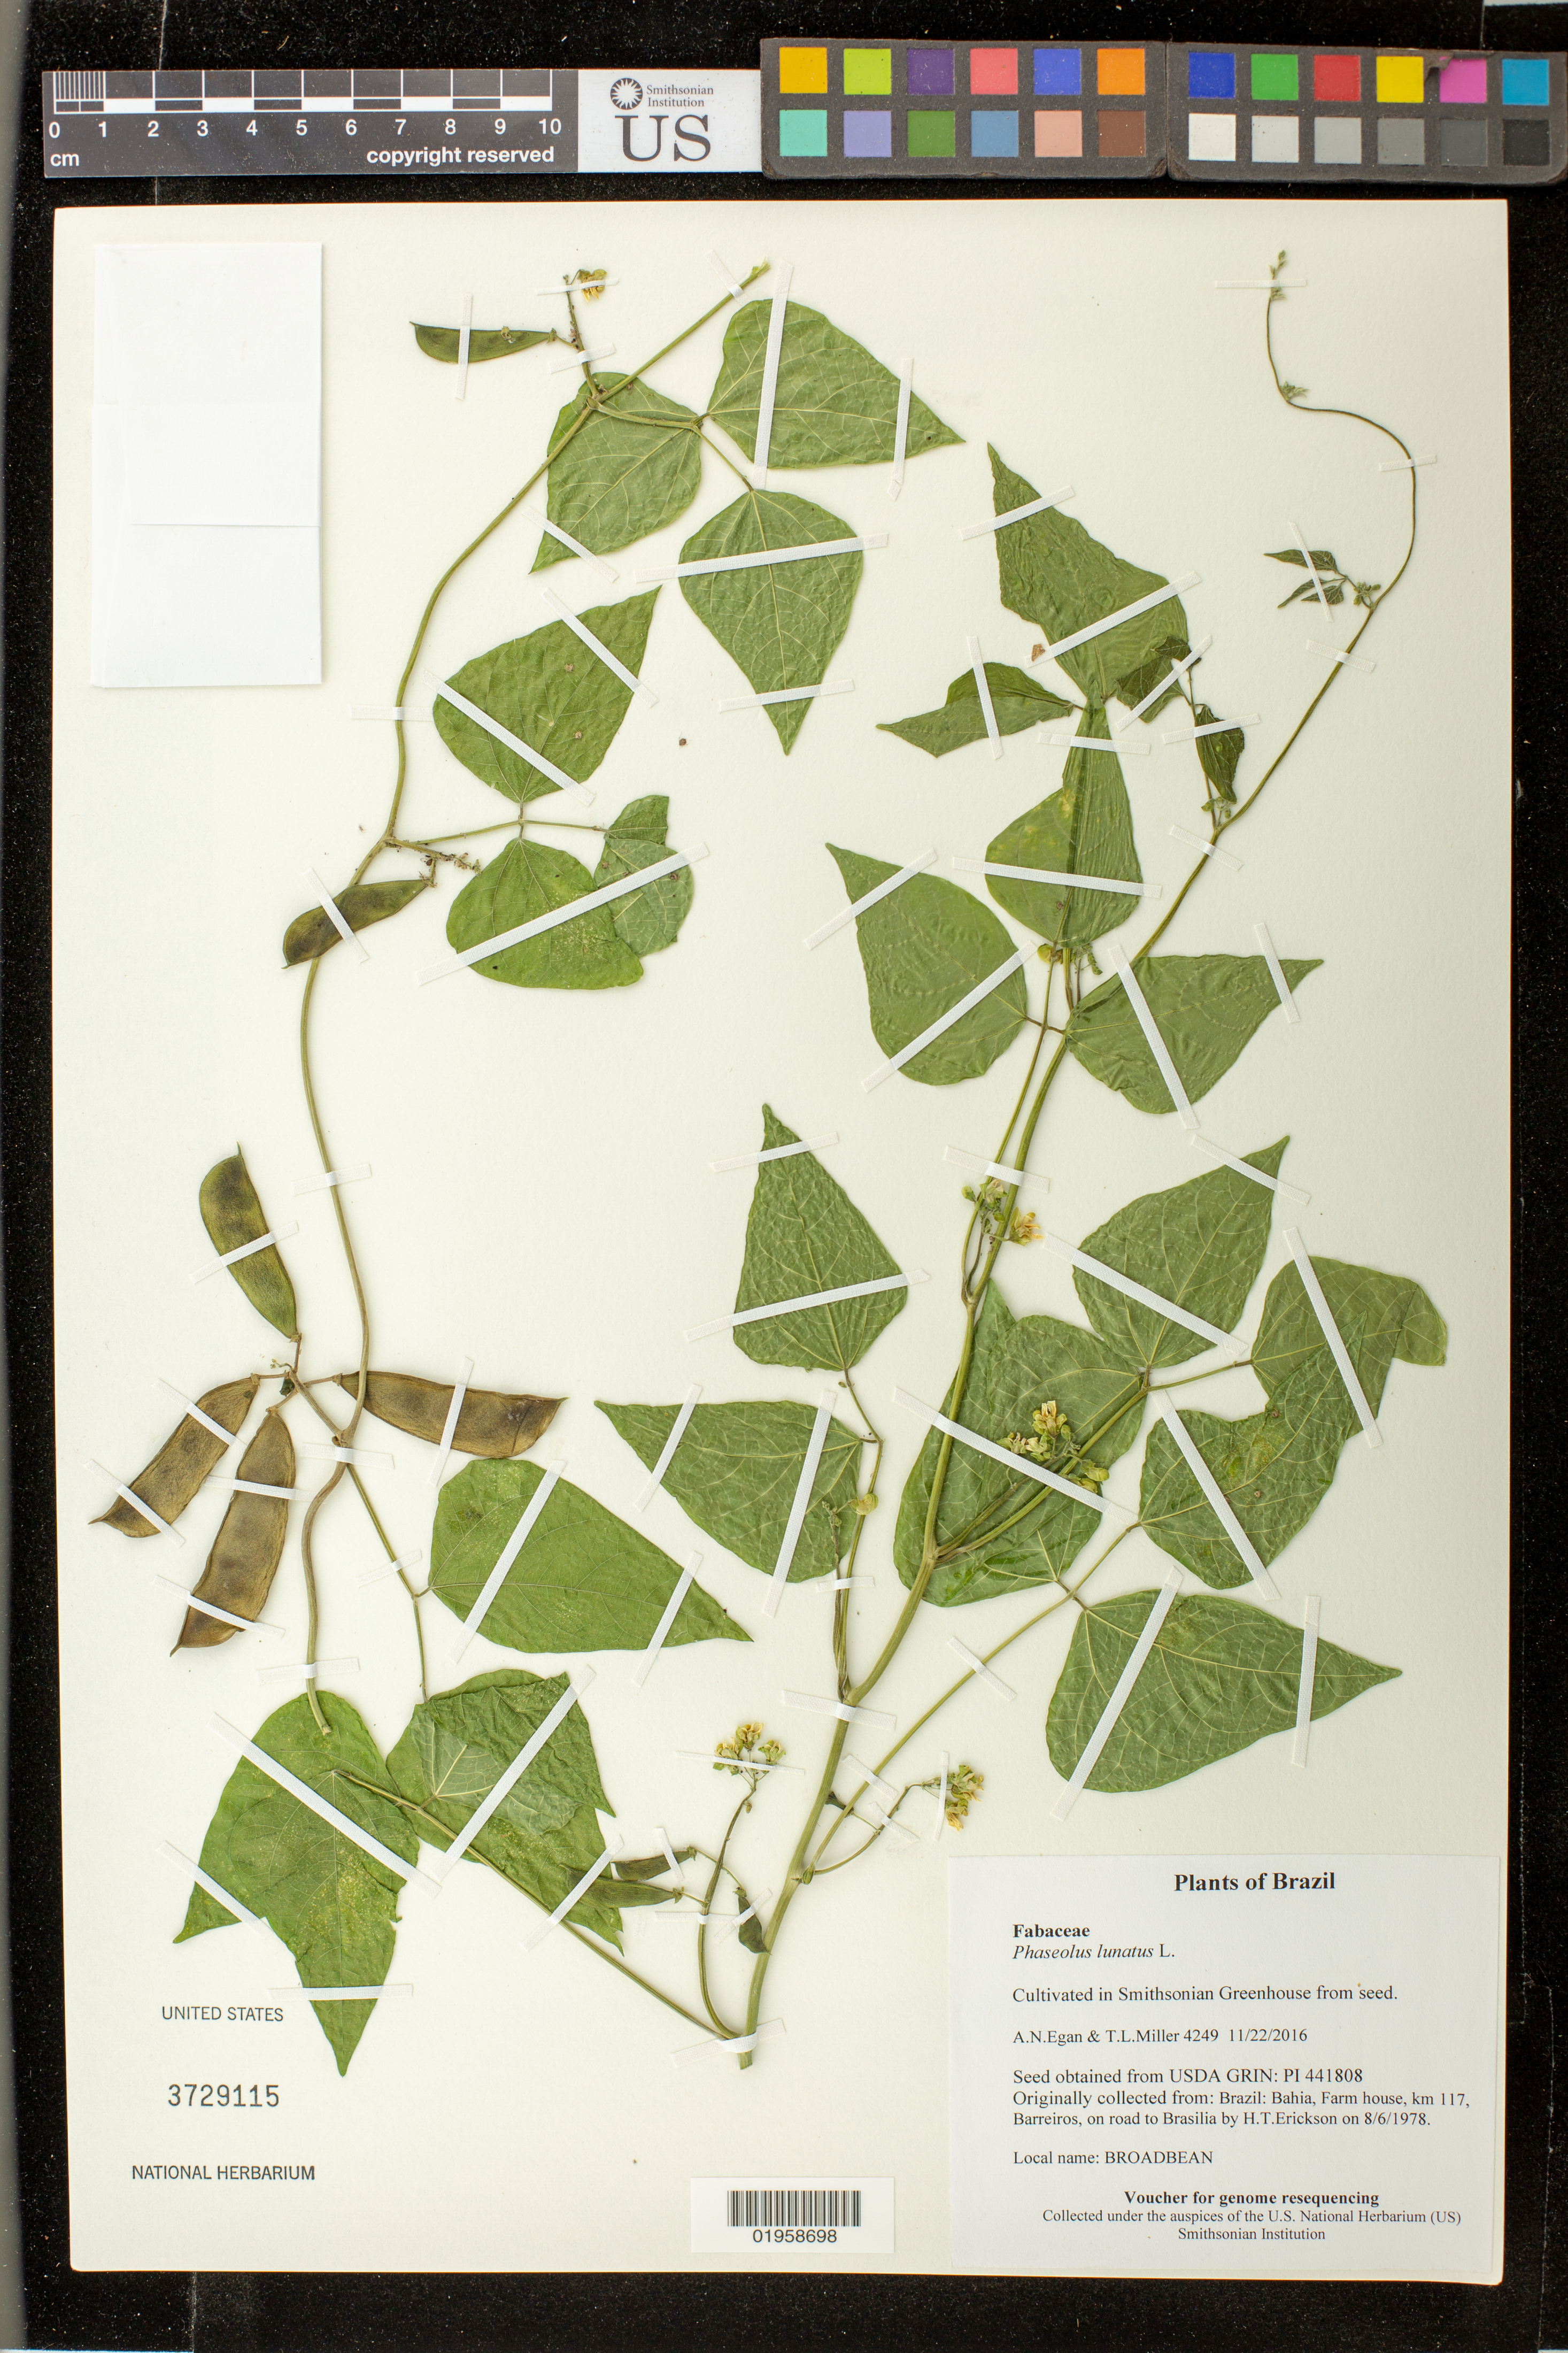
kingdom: Plantae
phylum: Tracheophyta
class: Magnoliopsida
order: Fabales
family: Fabaceae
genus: Phaseolus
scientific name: Phaseolus lunatus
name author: L.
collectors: A. N. Egan & T. L. Miller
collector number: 4249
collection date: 2016-11-22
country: United States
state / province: Maryland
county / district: Prince George's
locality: Smithsonian's Museum Support Ctr; 4210 Suitland Pkwy., NMNH Botany Research Greenhouses. Suitland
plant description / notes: Originally collected in Brazil, Bahia, Farm house, km 117, Barreiros, on road to Brasilia on 1978-08-06. H.T.Erickson (collector); Grown from seed acquired from the USDA's GRIN seed bank.; Broadbean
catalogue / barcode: US 3729115